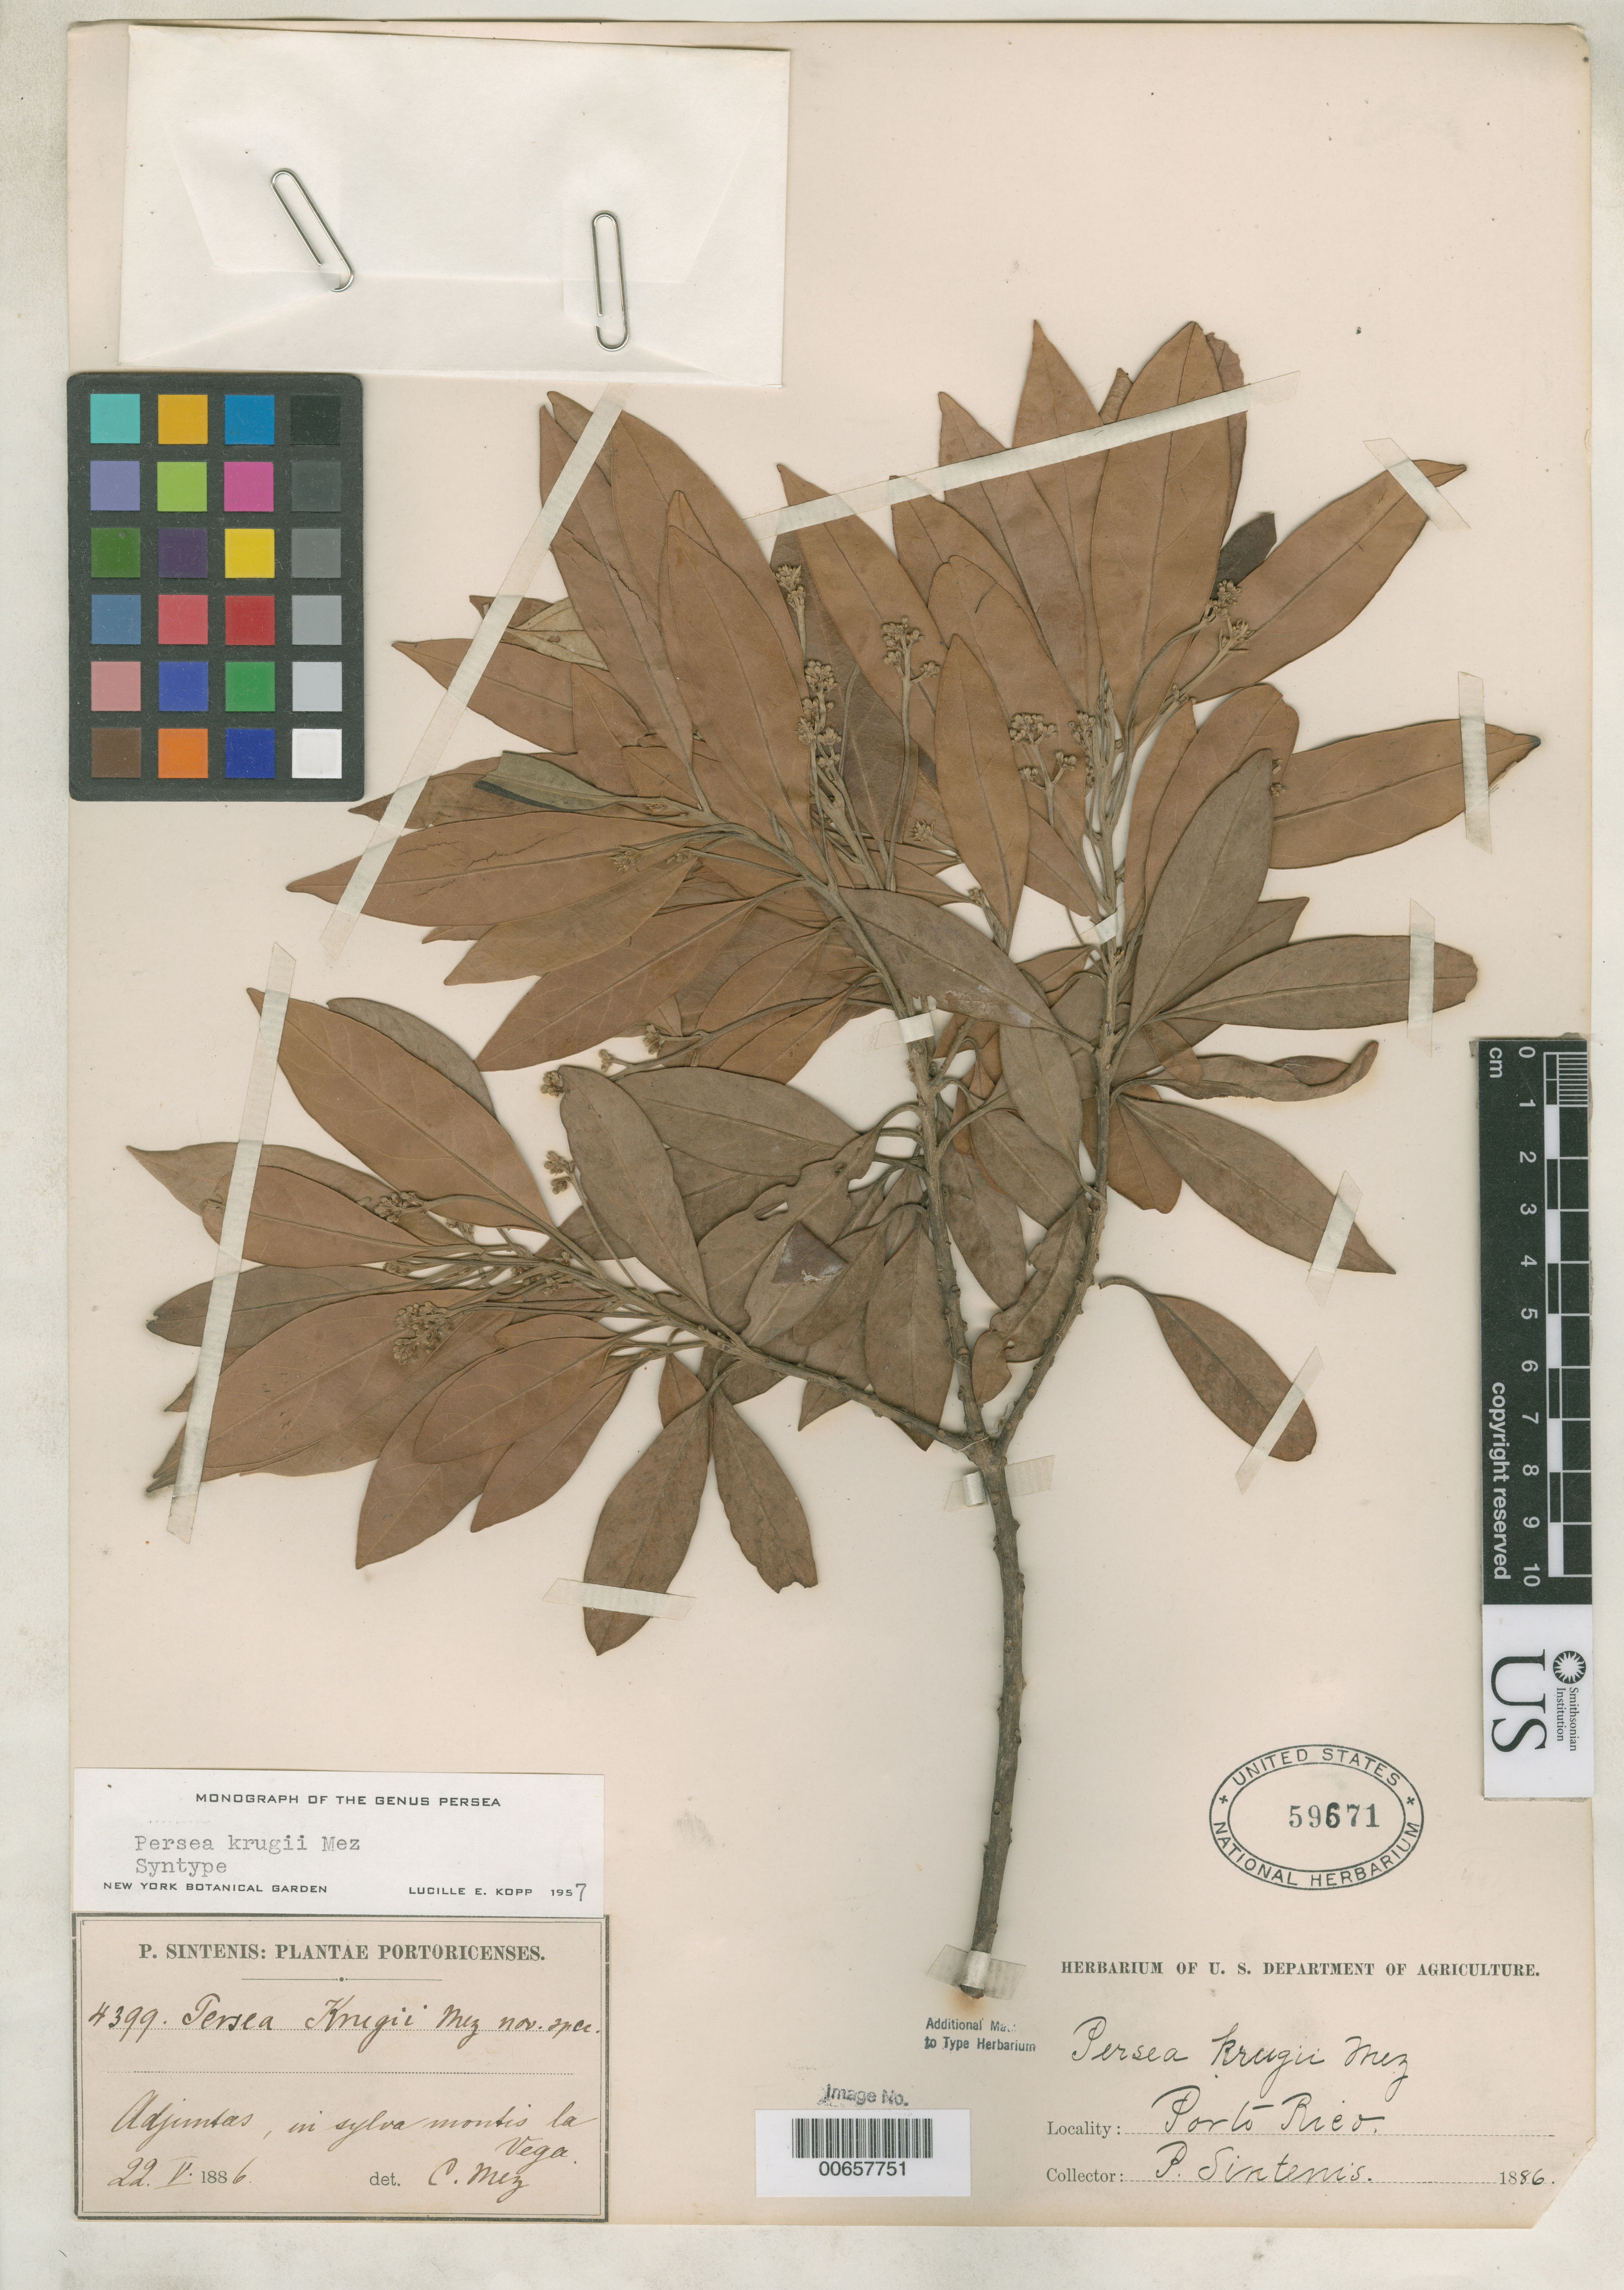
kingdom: Plantae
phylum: Tracheophyta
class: Magnoliopsida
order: Laurales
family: Lauraceae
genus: Persea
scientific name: Persea krugii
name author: Mez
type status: Syntype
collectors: P. Sintenis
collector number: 4399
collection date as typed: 22 May 1886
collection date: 1886-05-22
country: Puerto Rico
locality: Adjuntas, in sylva montis la Vega.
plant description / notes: Lectotype collection is Sintenis 4702 as designated by Kopp, Mem. New York Bot. Gard. 14: 55 (1966).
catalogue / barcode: US 59671